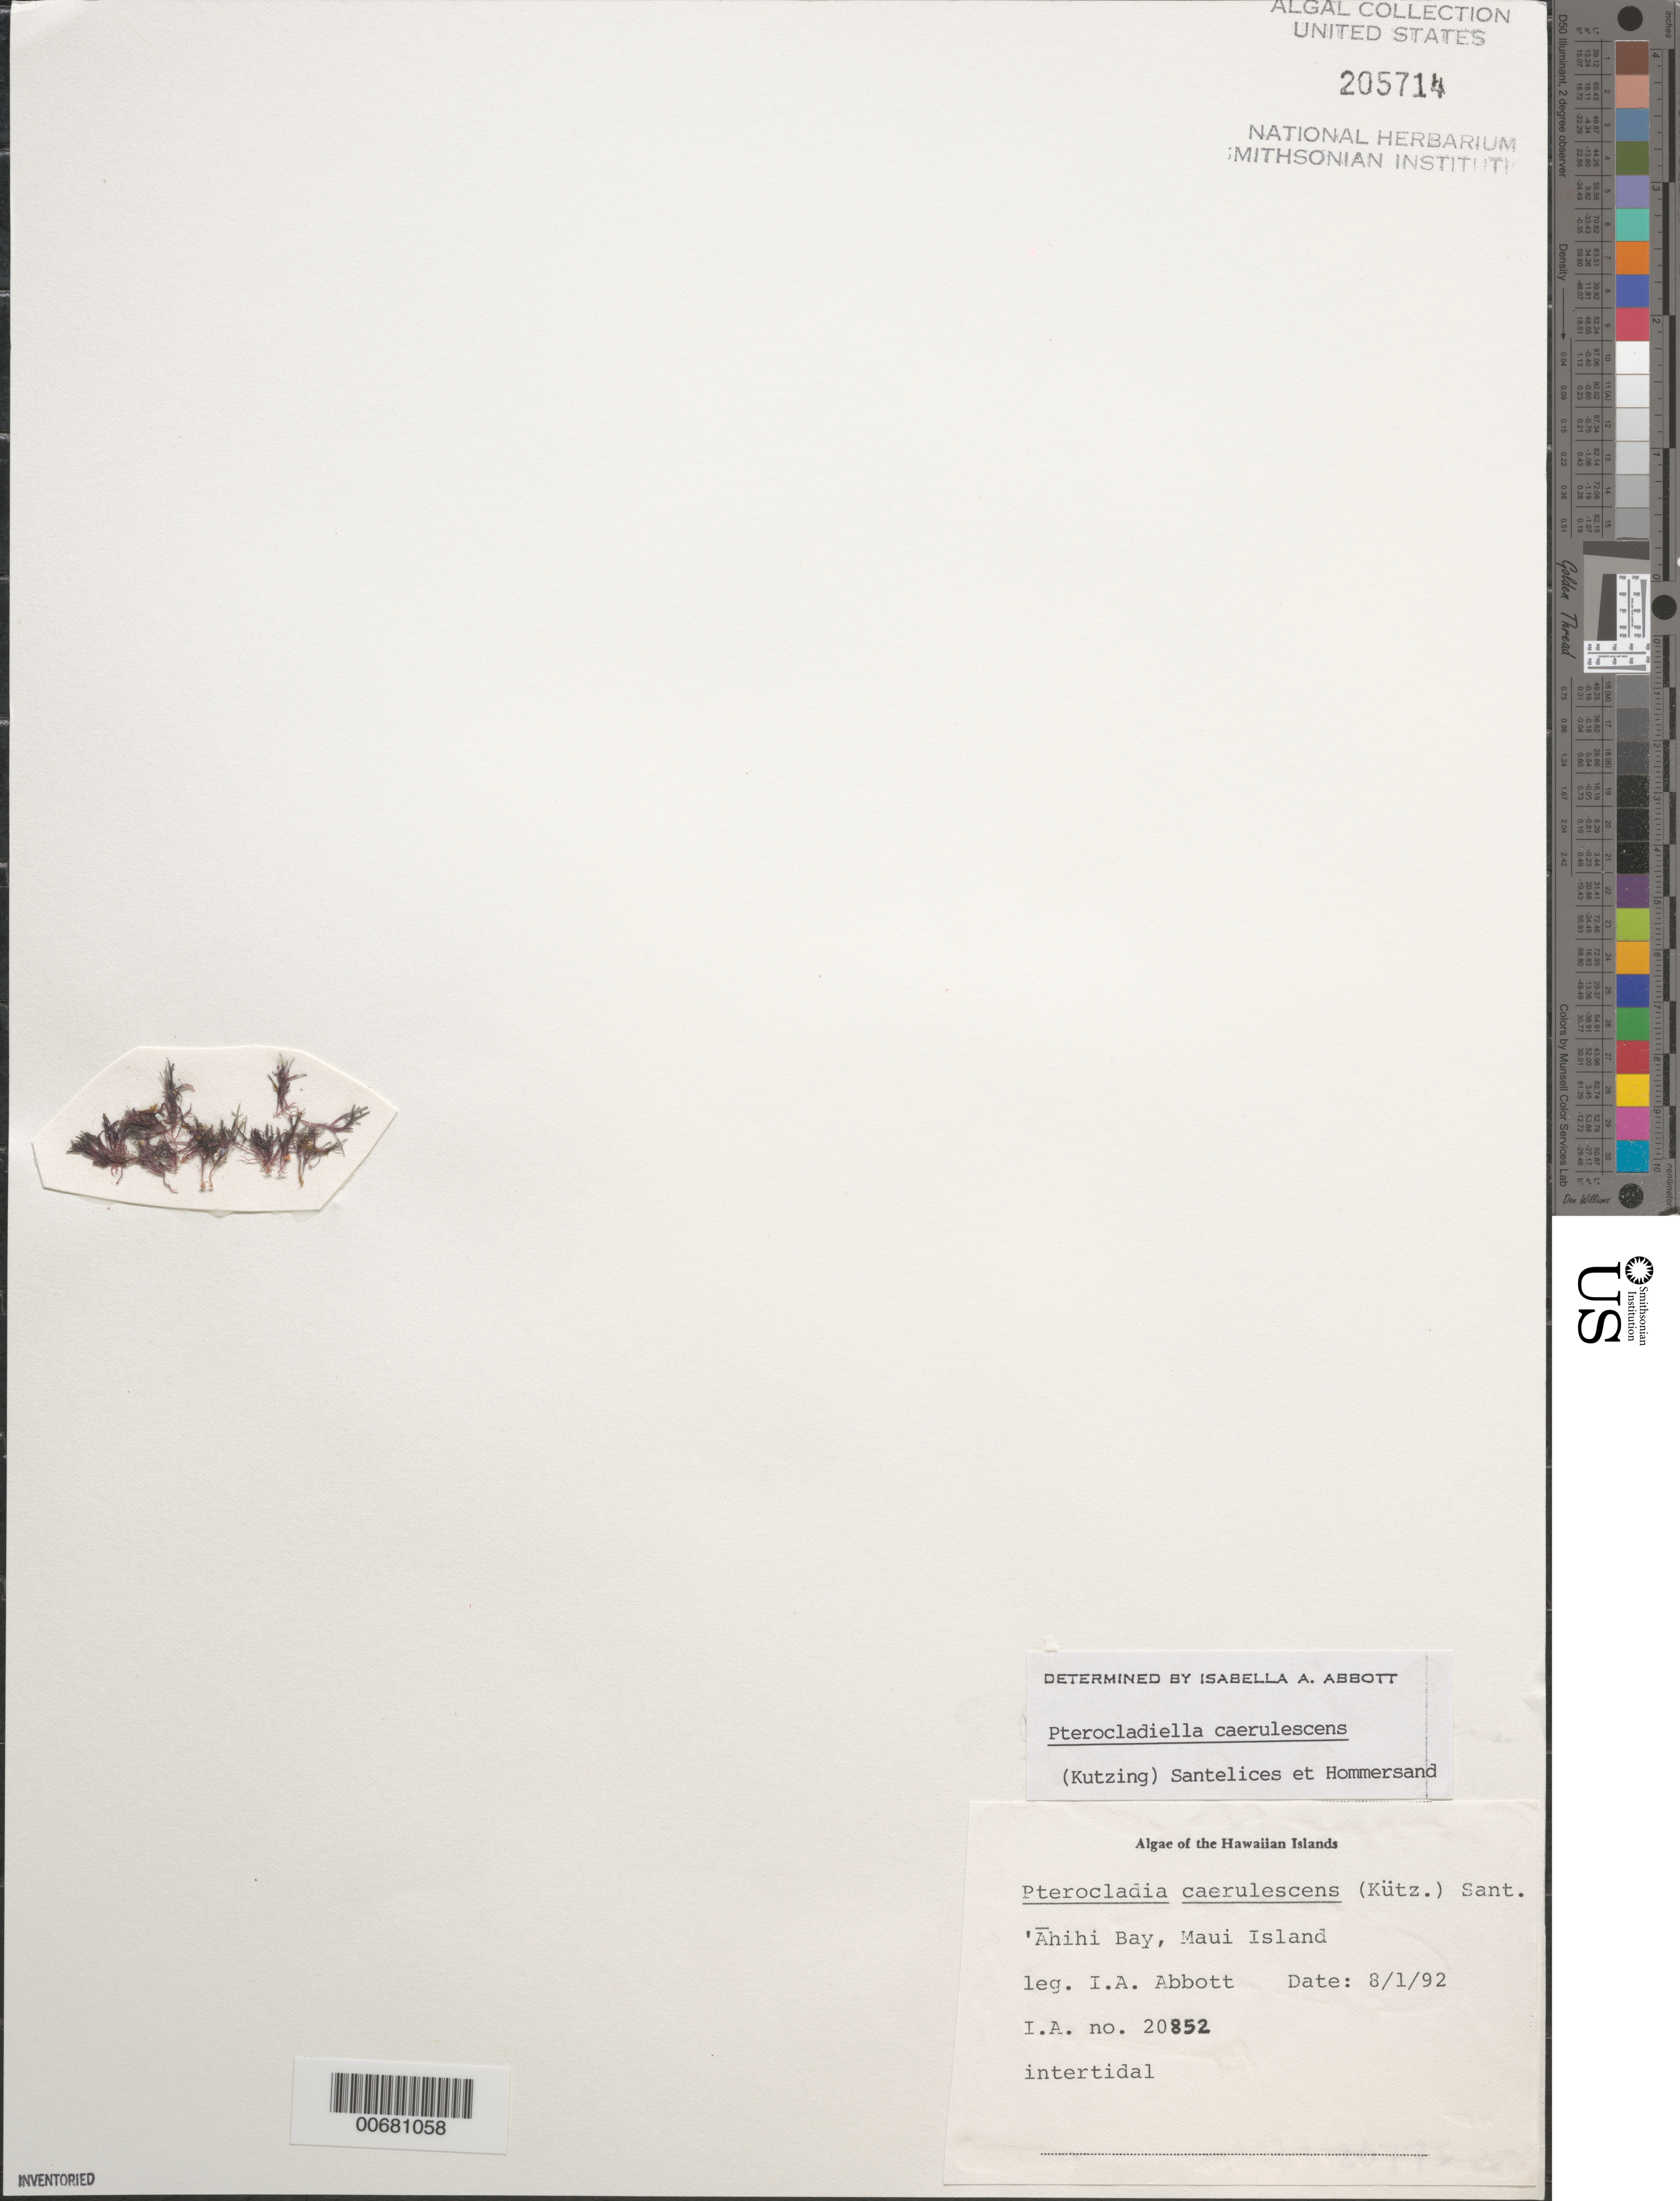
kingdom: Plantae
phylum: Rhodophyta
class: Florideophyceae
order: Gelidiales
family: Pterocladiaceae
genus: Pterocladiella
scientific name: Pterocladiella caerulescens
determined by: Abbott, Isabella A.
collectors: I. A. Abbott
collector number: IAA 20852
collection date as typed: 01 Aug 1992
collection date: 1992-08-01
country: United States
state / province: Hawaii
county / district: Maui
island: Maui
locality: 'Ahihi Bay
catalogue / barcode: US 205714